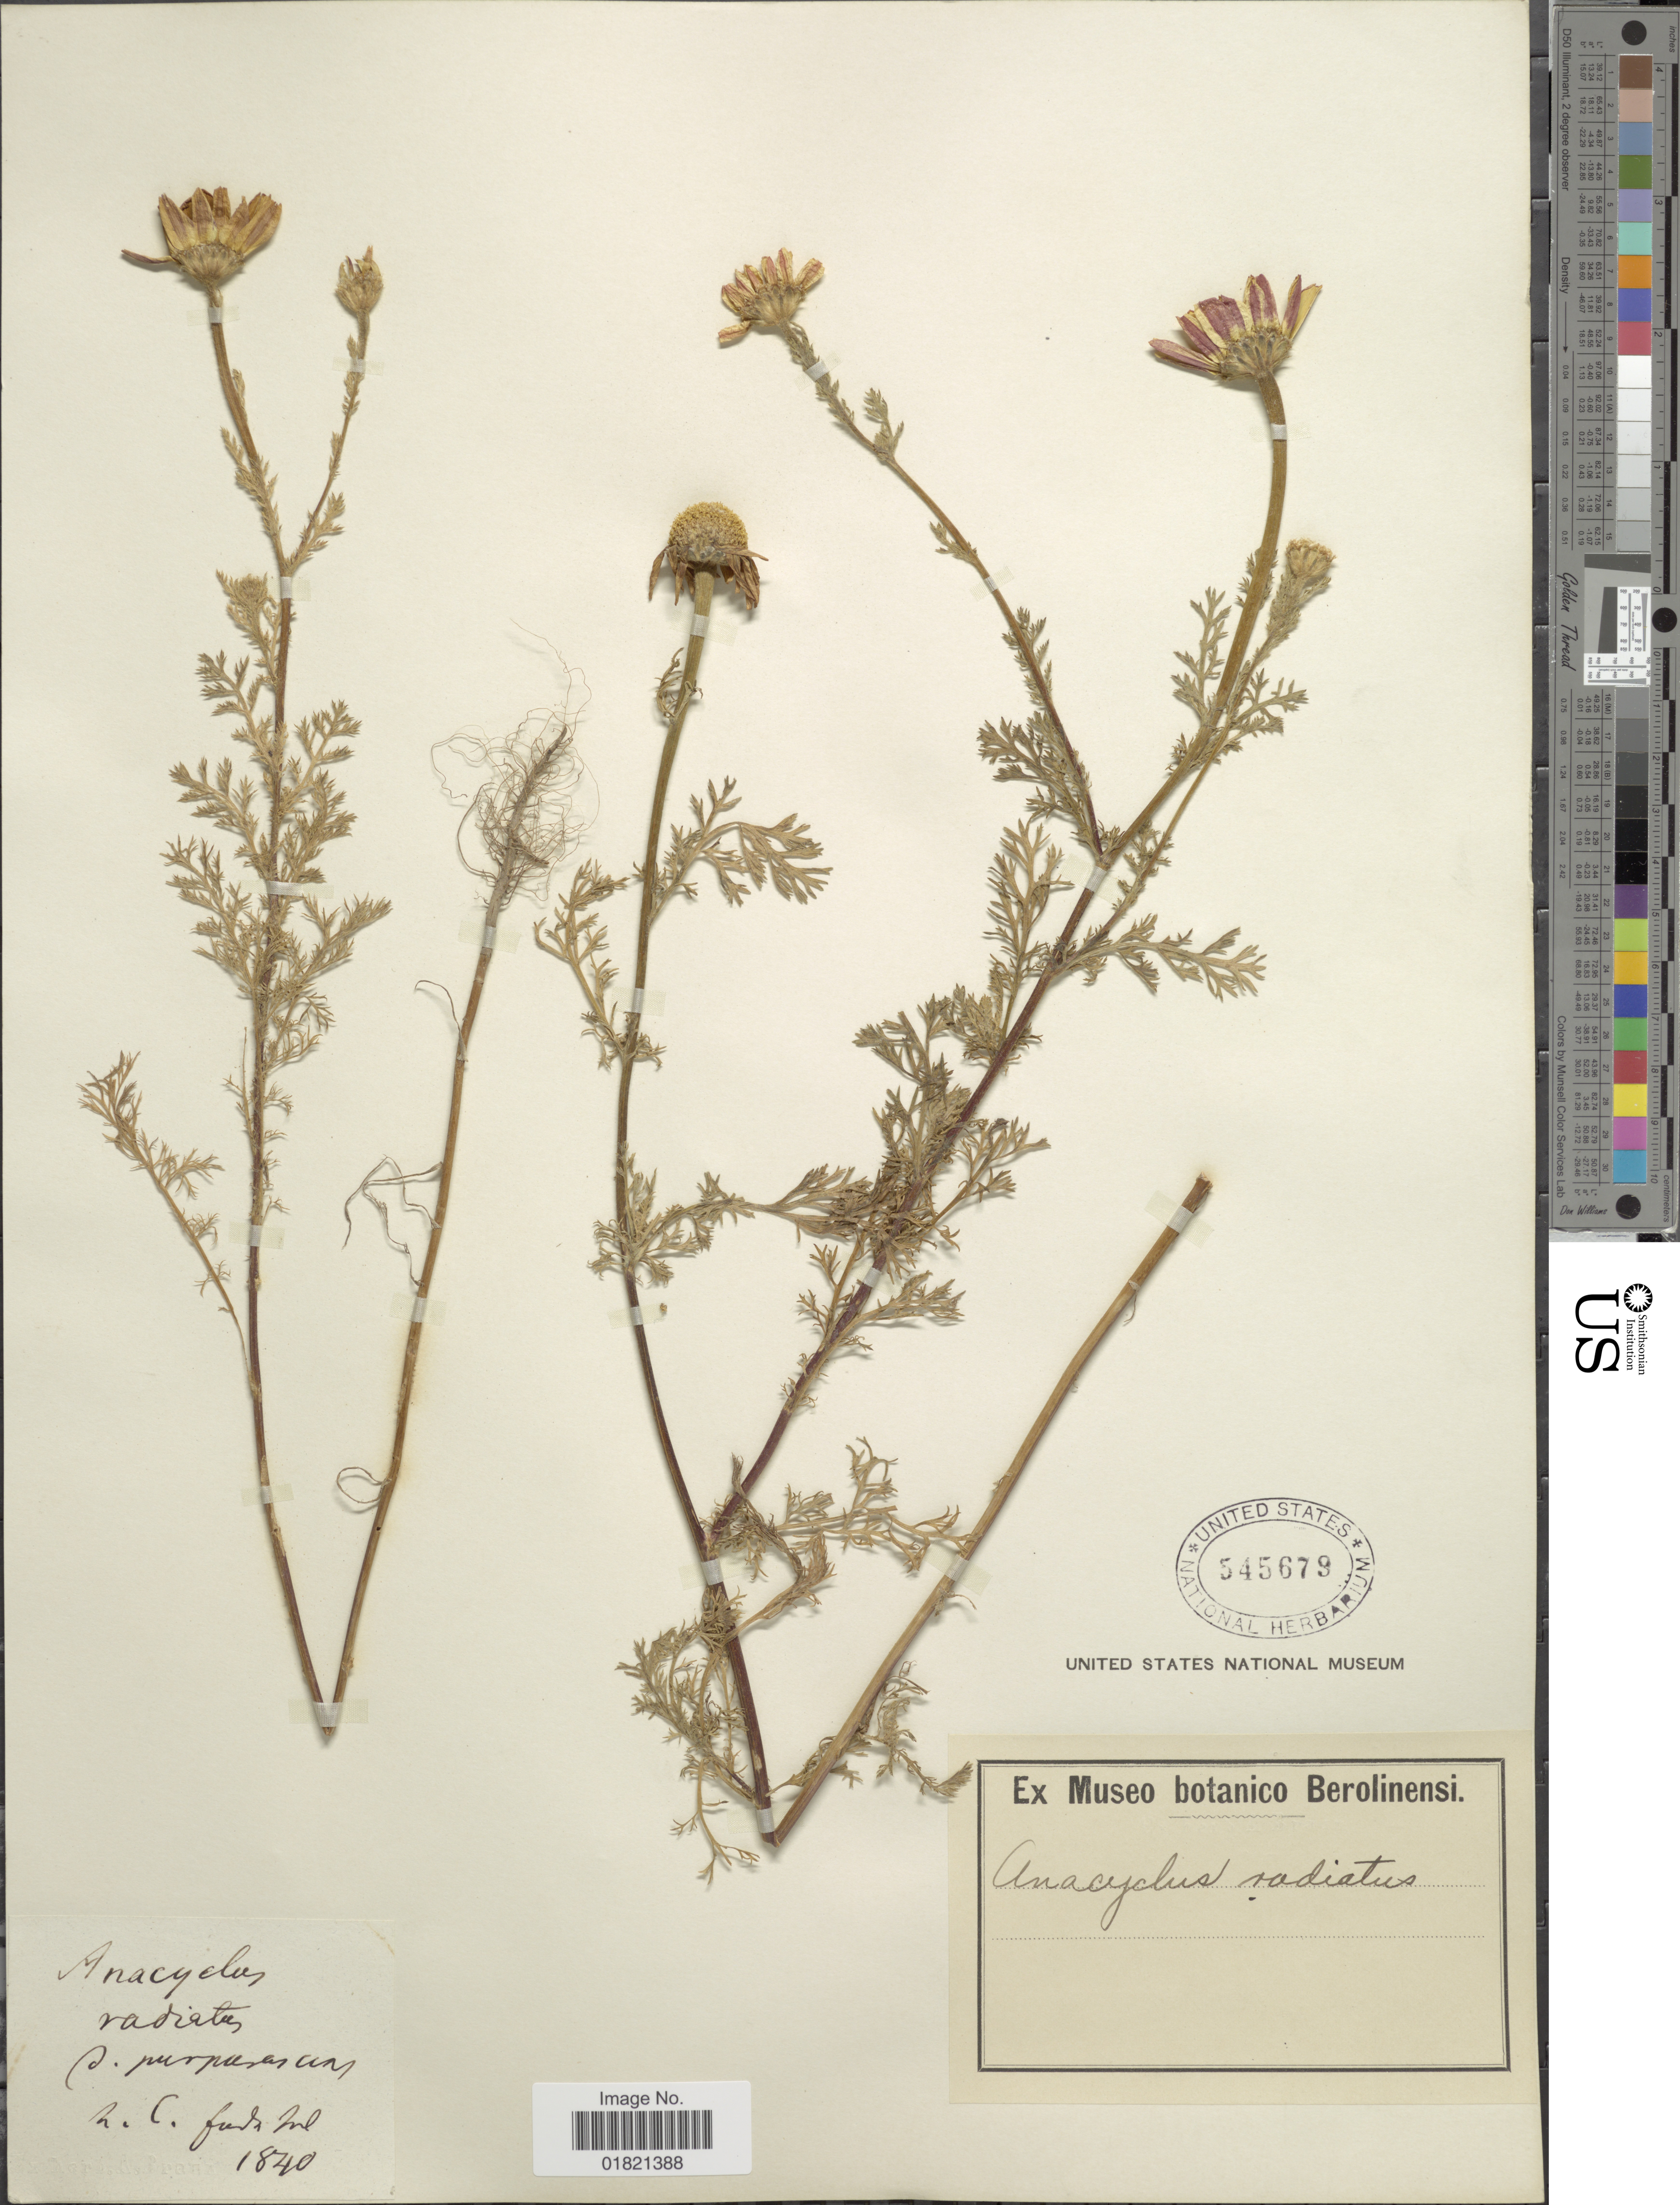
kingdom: Plantae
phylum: Tracheophyta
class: Magnoliopsida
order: Asterales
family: Asteraceae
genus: Anacyclus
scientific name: Anacyclus radiatus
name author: Loisel.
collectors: ex Museo Botanico Berolinensi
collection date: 1840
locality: S. purpurascan L.C. Furda ind [interpreted]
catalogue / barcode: US 545679